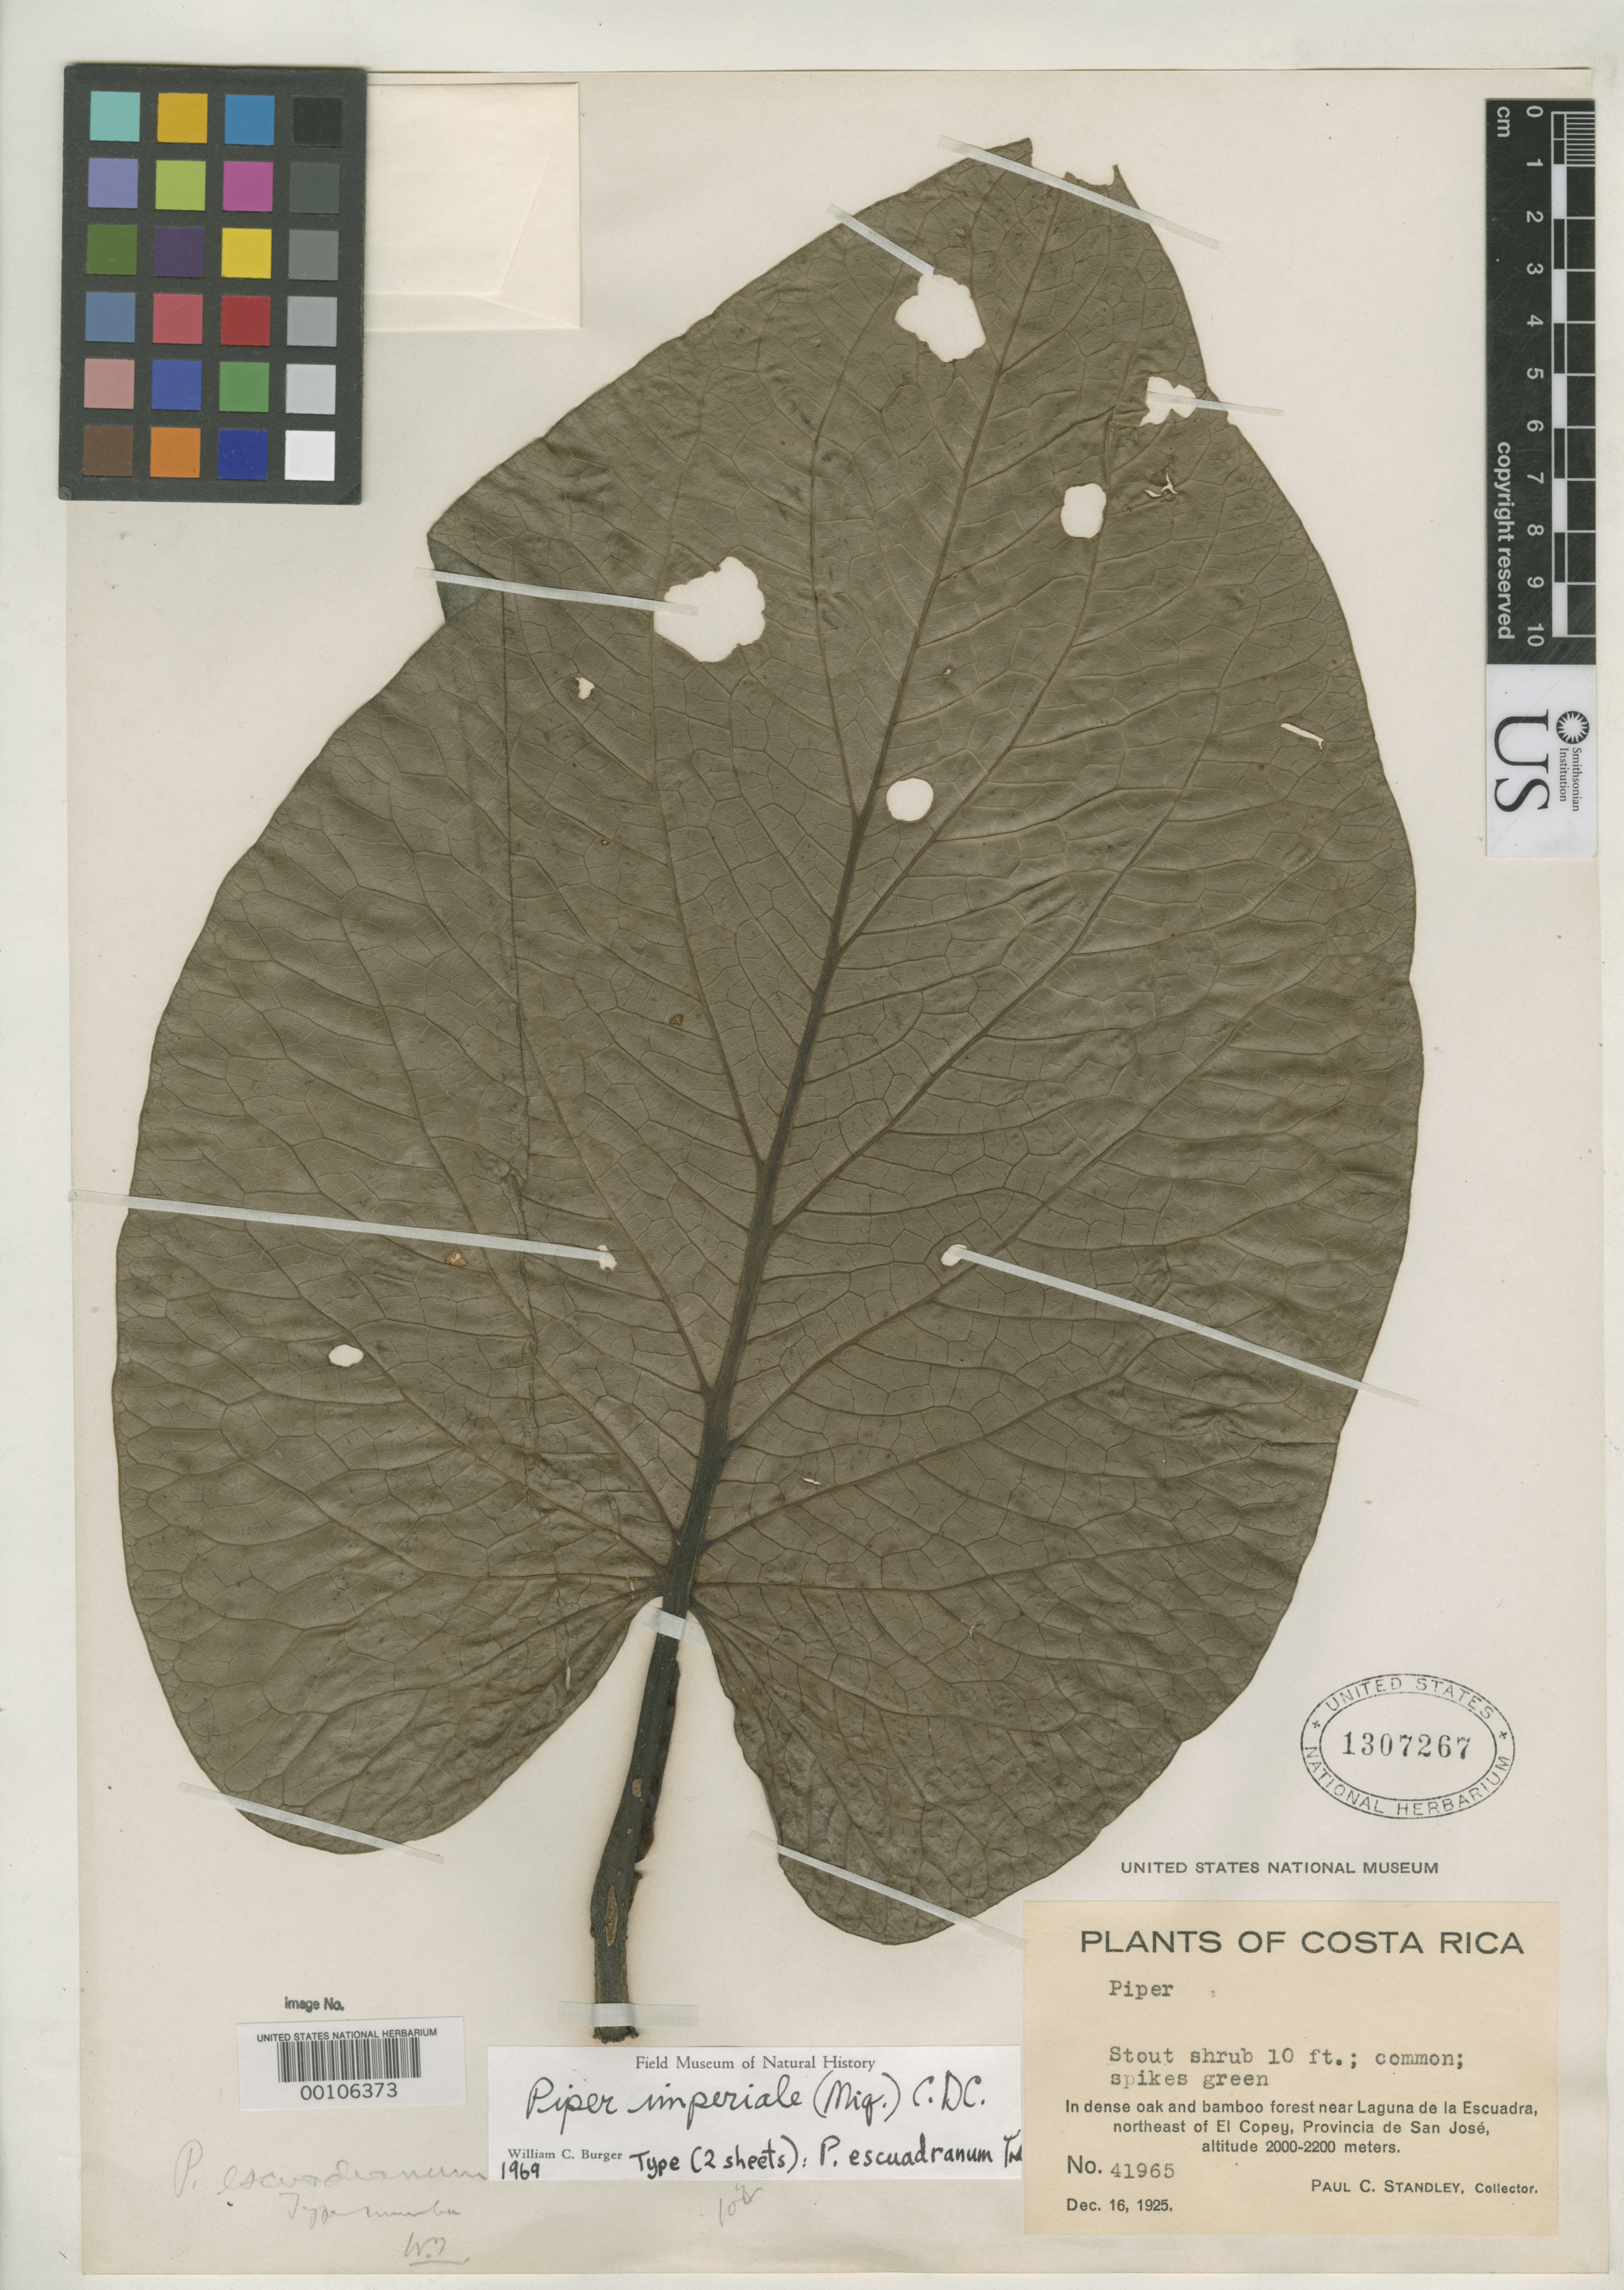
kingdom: Plantae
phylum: Tracheophyta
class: Magnoliopsida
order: Piperales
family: Piperaceae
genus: Piper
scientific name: Piper escuadranum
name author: Trel.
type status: Holotype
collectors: P. C. Standley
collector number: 41965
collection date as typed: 16 Dec 1925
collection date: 1925-12-16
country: Costa Rica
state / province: San José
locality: Near Laguna de La Escuadra, NE of El Copey.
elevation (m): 2000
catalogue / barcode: US 1307267